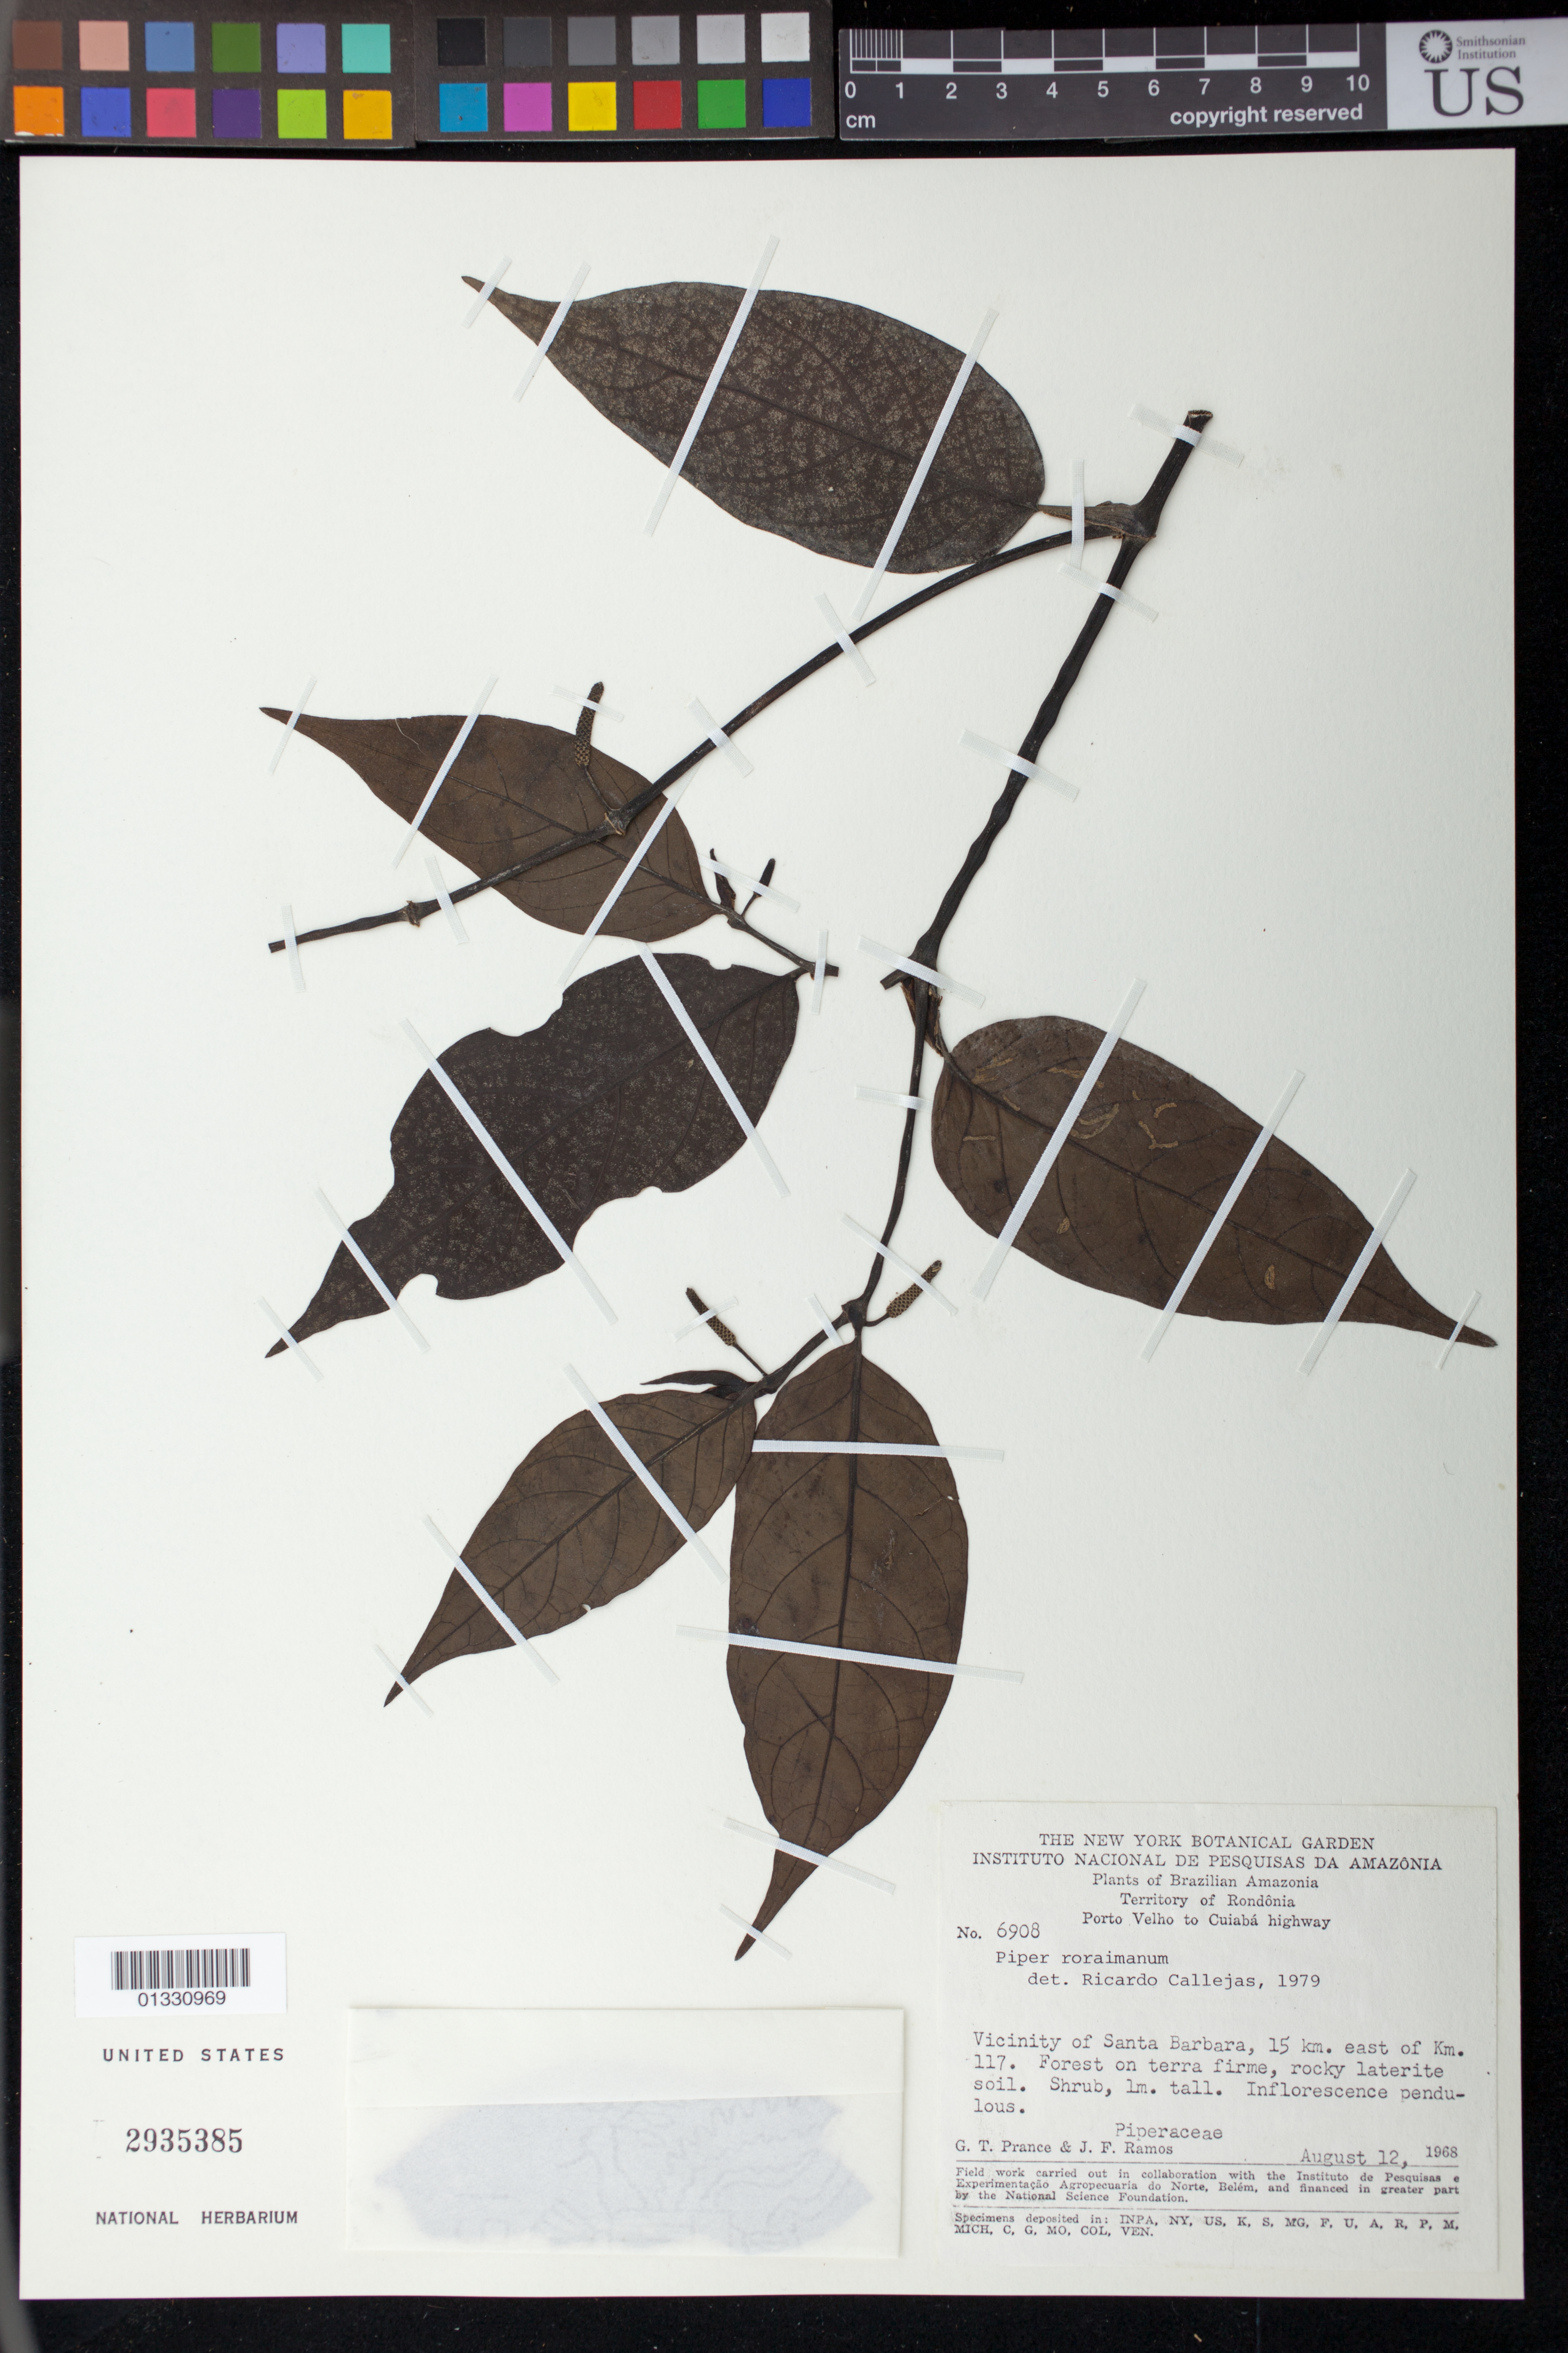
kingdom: Plantae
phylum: Tracheophyta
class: Magnoliopsida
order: Piperales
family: Piperaceae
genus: Piper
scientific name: Piper roraimanum, ined.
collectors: G. T. Prance & J. F. Ramos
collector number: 6908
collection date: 1968-08-12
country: Brazil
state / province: Rondônia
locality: Vicinity of Santa Barbara, 15km east of km 117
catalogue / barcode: US 2935385